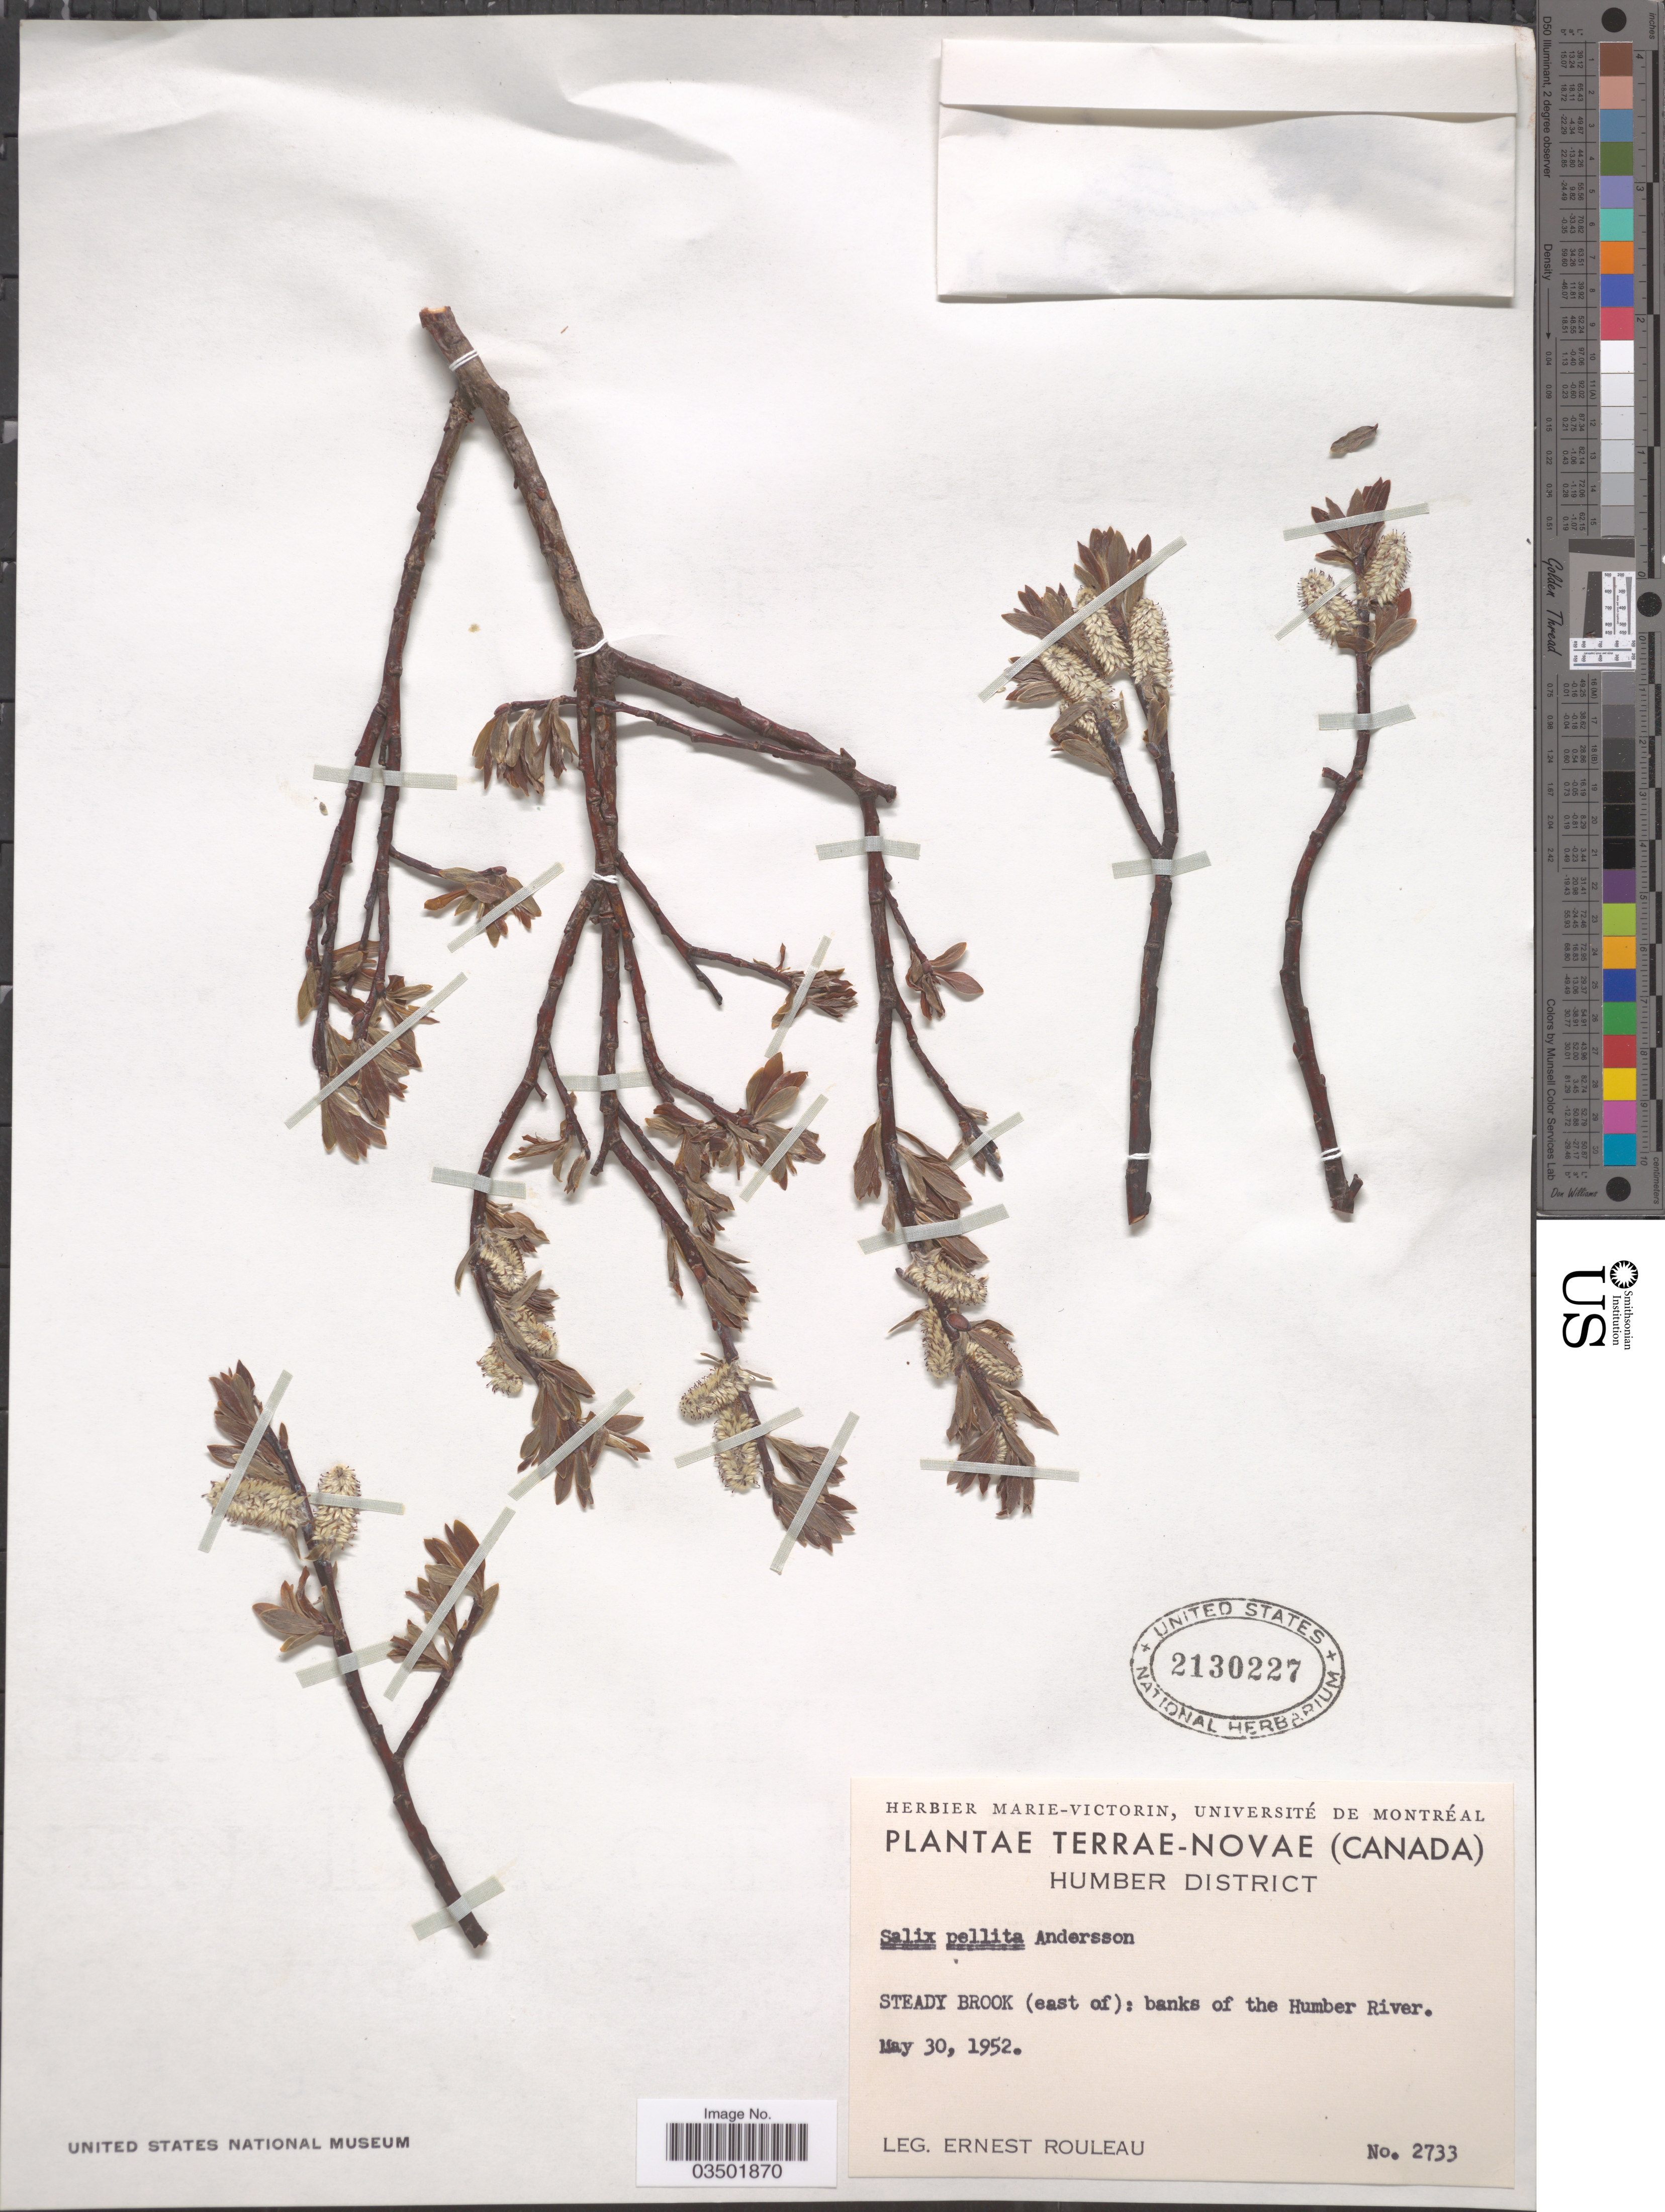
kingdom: Plantae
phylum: Tracheophyta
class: Magnoliopsida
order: Malpighiales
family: Salicaceae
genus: Salix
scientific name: Salix pellita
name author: (Andersson) Bebb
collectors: E. Rouleau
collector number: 2733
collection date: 1952-05-30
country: Canada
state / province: Newfoundland and Labrador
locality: Terrae-Novae, Humber District. Steady Brook (east of): banks of the Humber River.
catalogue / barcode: US 2130227